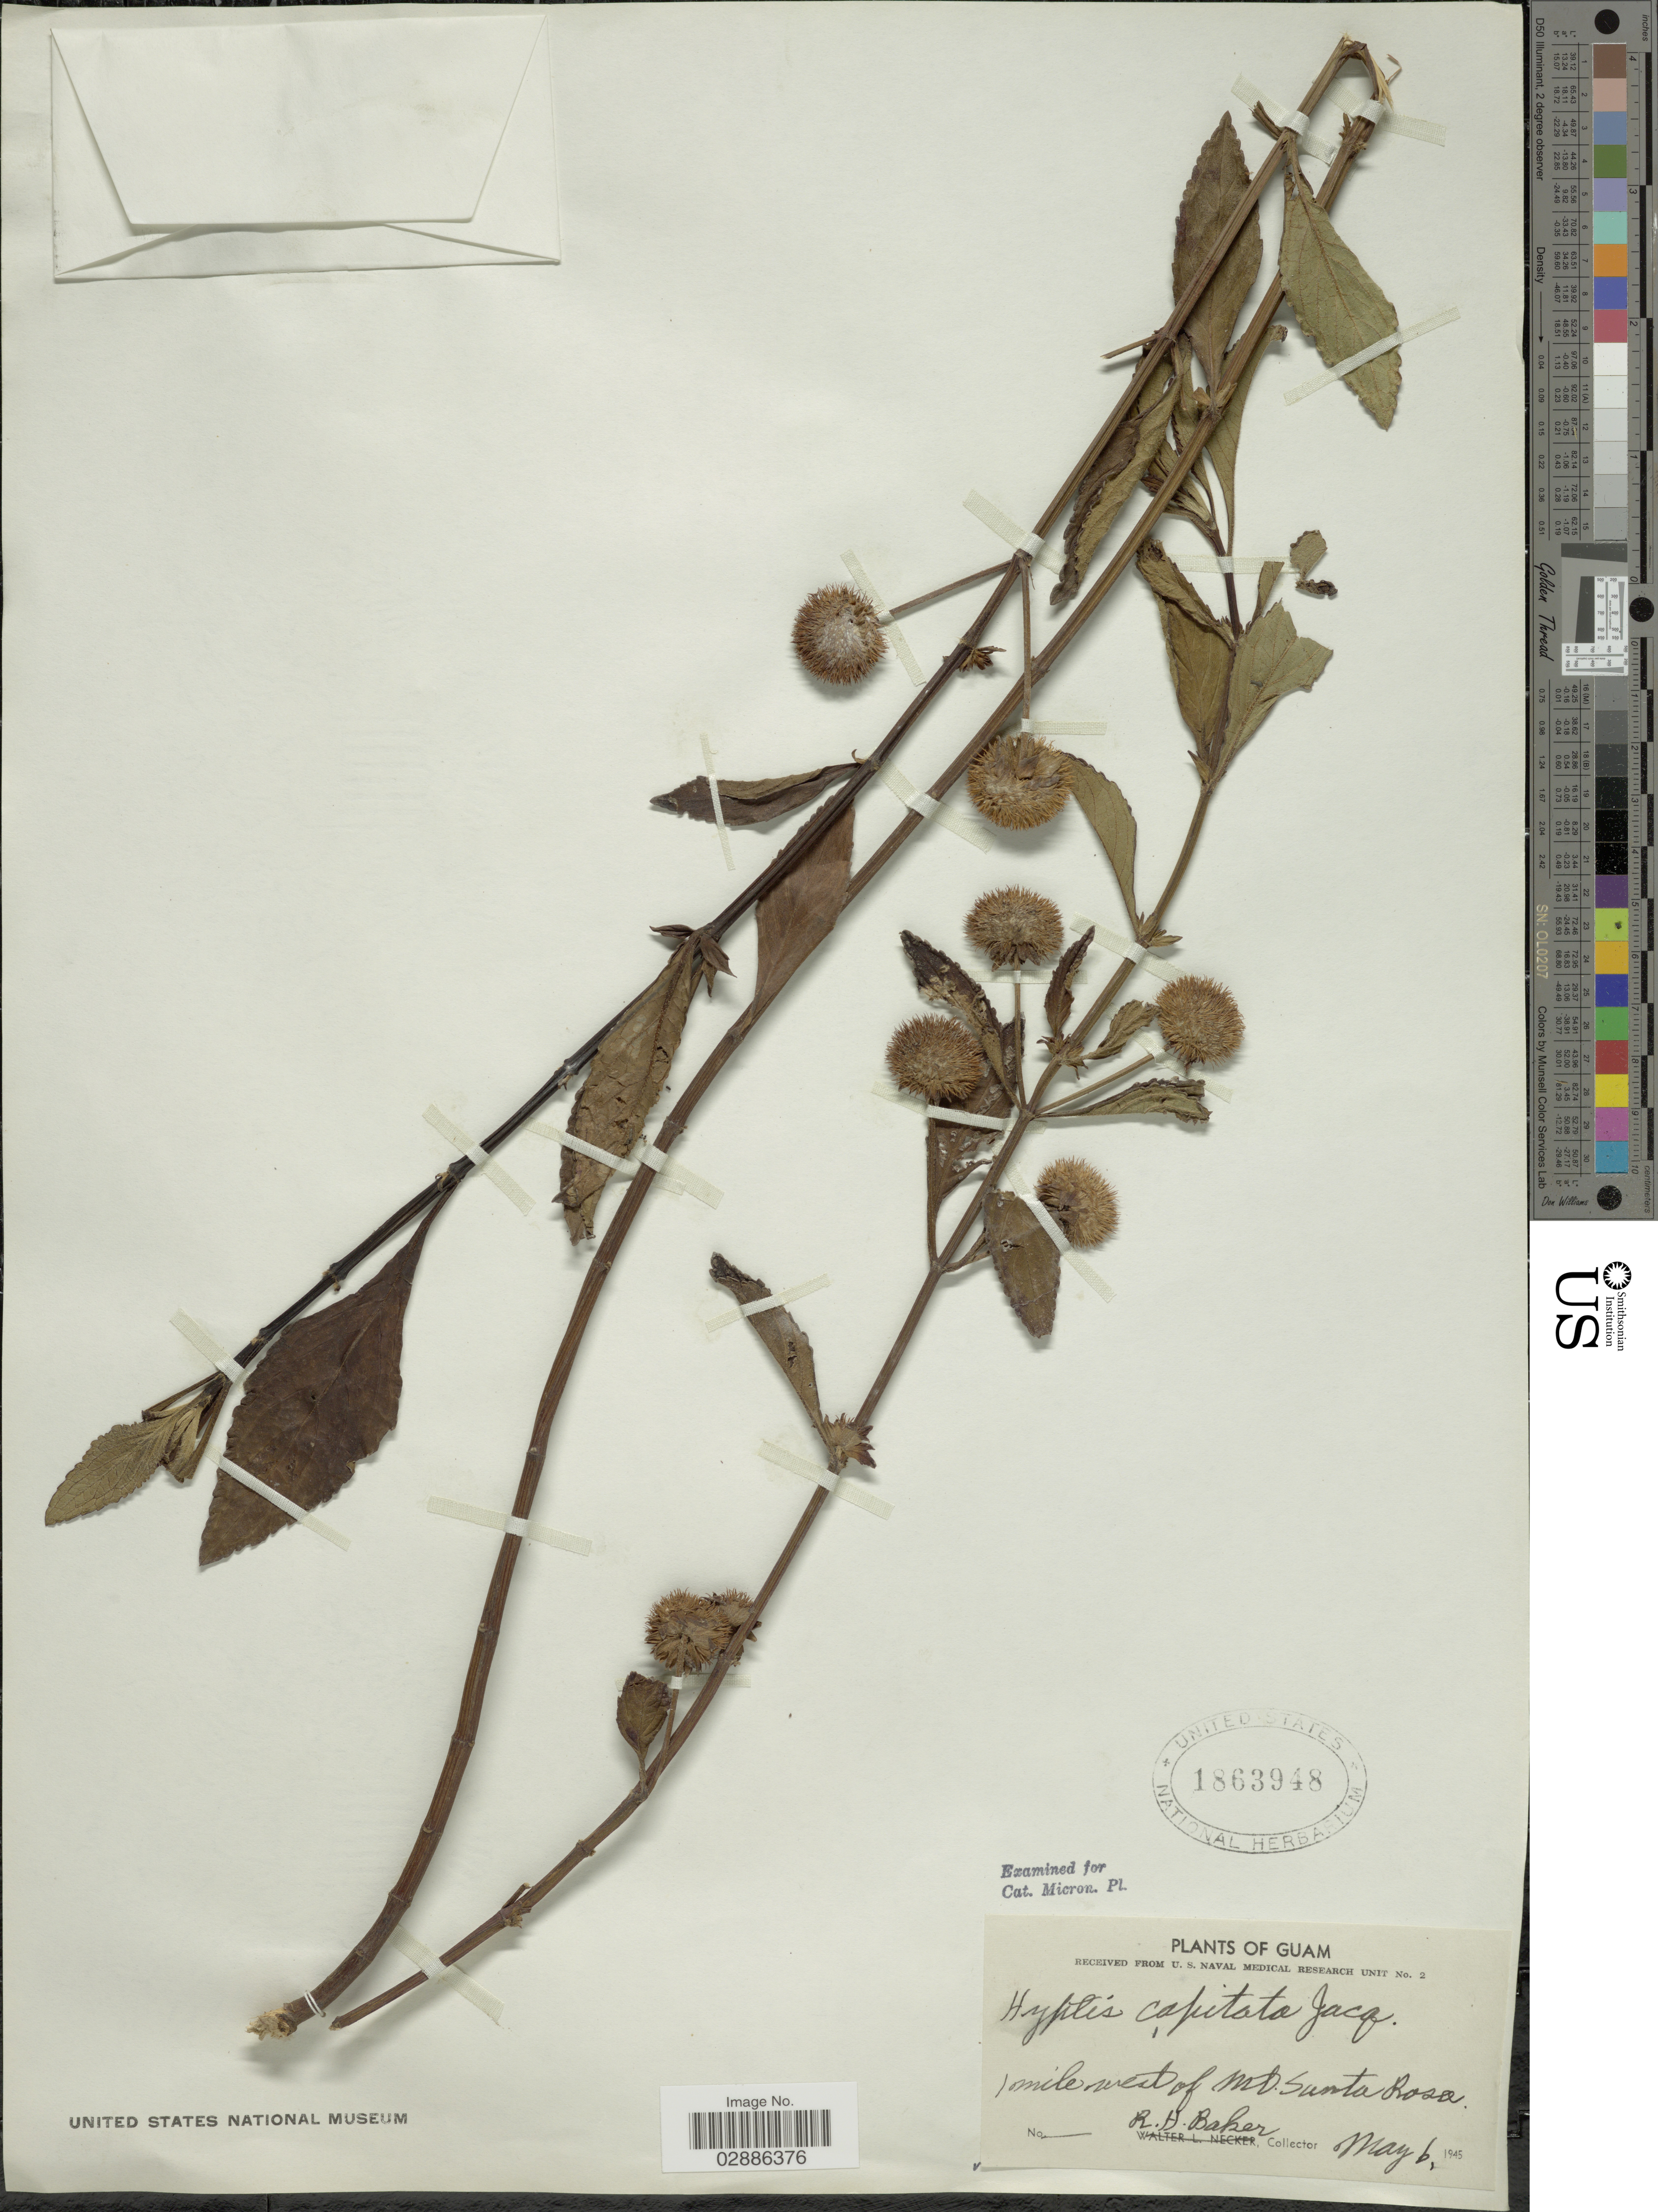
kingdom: Plantae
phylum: Tracheophyta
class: Magnoliopsida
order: Lamiales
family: Lamiaceae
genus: Hyptis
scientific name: Hyptis capitata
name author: Jacq.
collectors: R. H. Baker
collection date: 1945-05-06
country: Guam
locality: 1 mile west of Mt. Santa Rosa.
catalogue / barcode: US 1863948